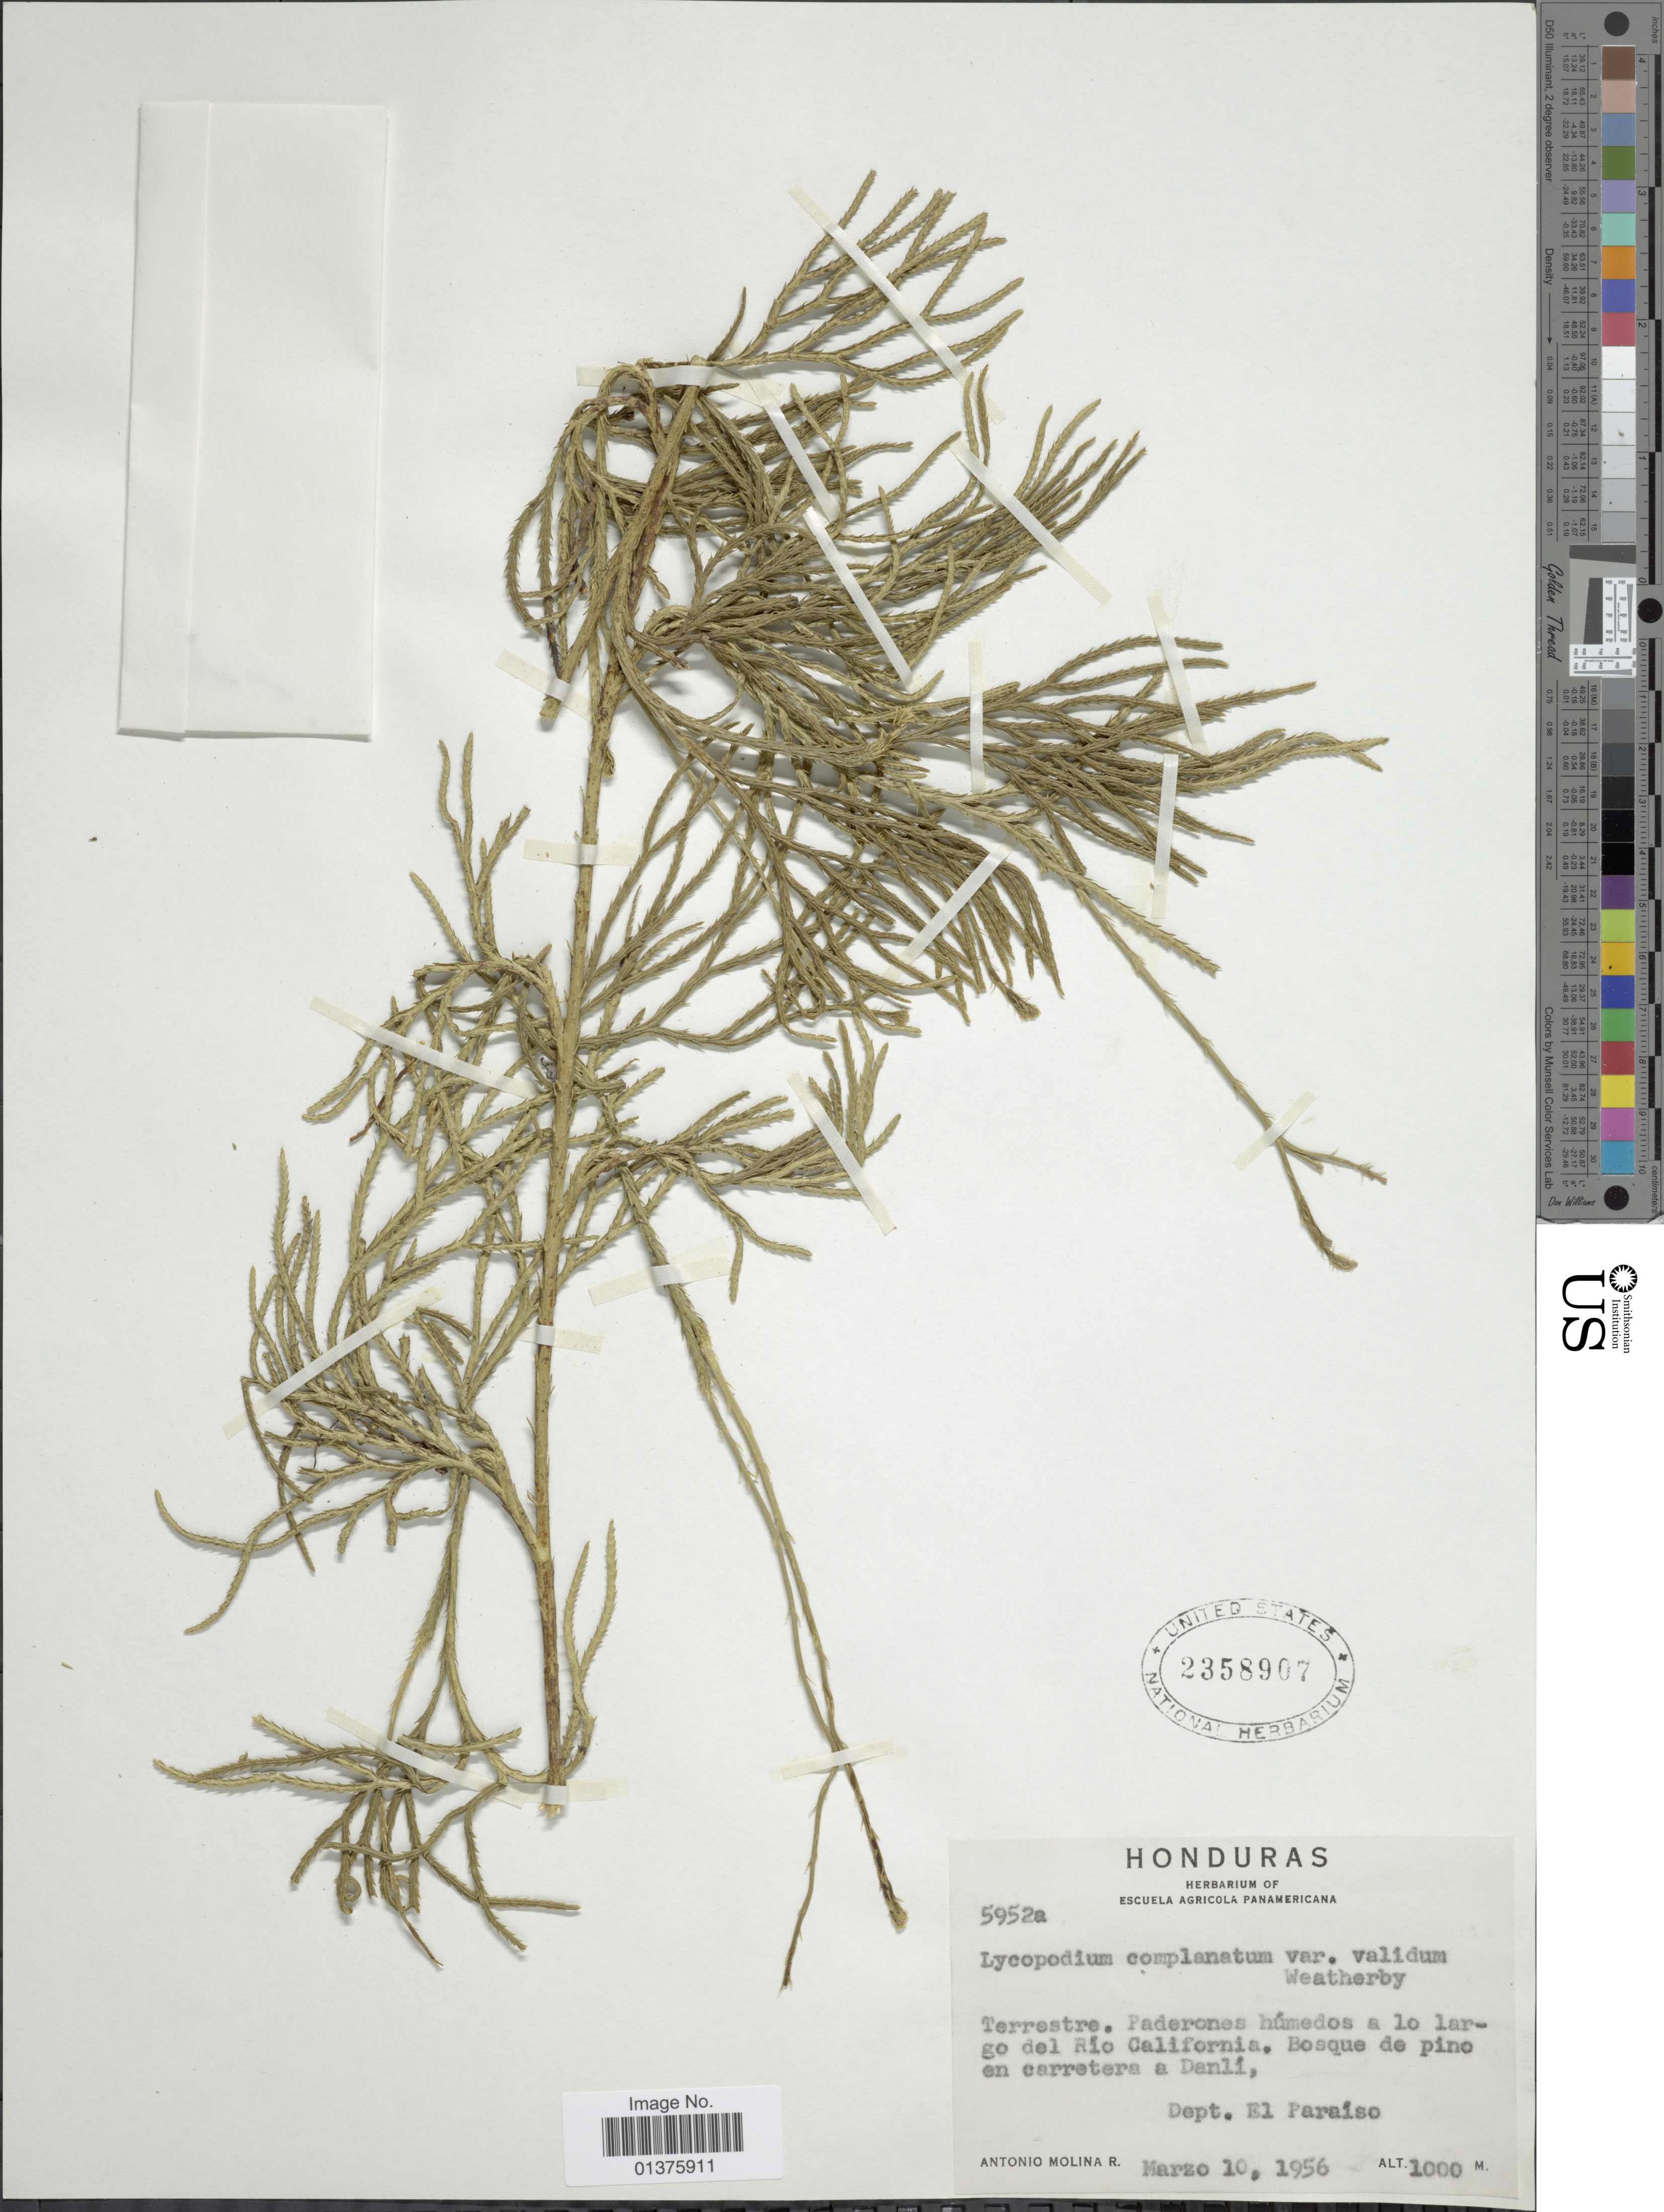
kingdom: Plantae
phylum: Tracheophyta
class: Lycopodiopsida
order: Lycopodiales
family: Lycopodiaceae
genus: Diphasiastrum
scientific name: Diphasiastrum thyoides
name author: (Humb. & Bonpl. ex Willd.) Holub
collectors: A. Molina R.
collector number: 5952a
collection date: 1956-03-10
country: Honduras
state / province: El Paraíso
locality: Terrestre Paderones húmedos a lo largo Rio California, Bosque de pino en carretera a Danli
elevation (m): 1000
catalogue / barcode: US 2358907